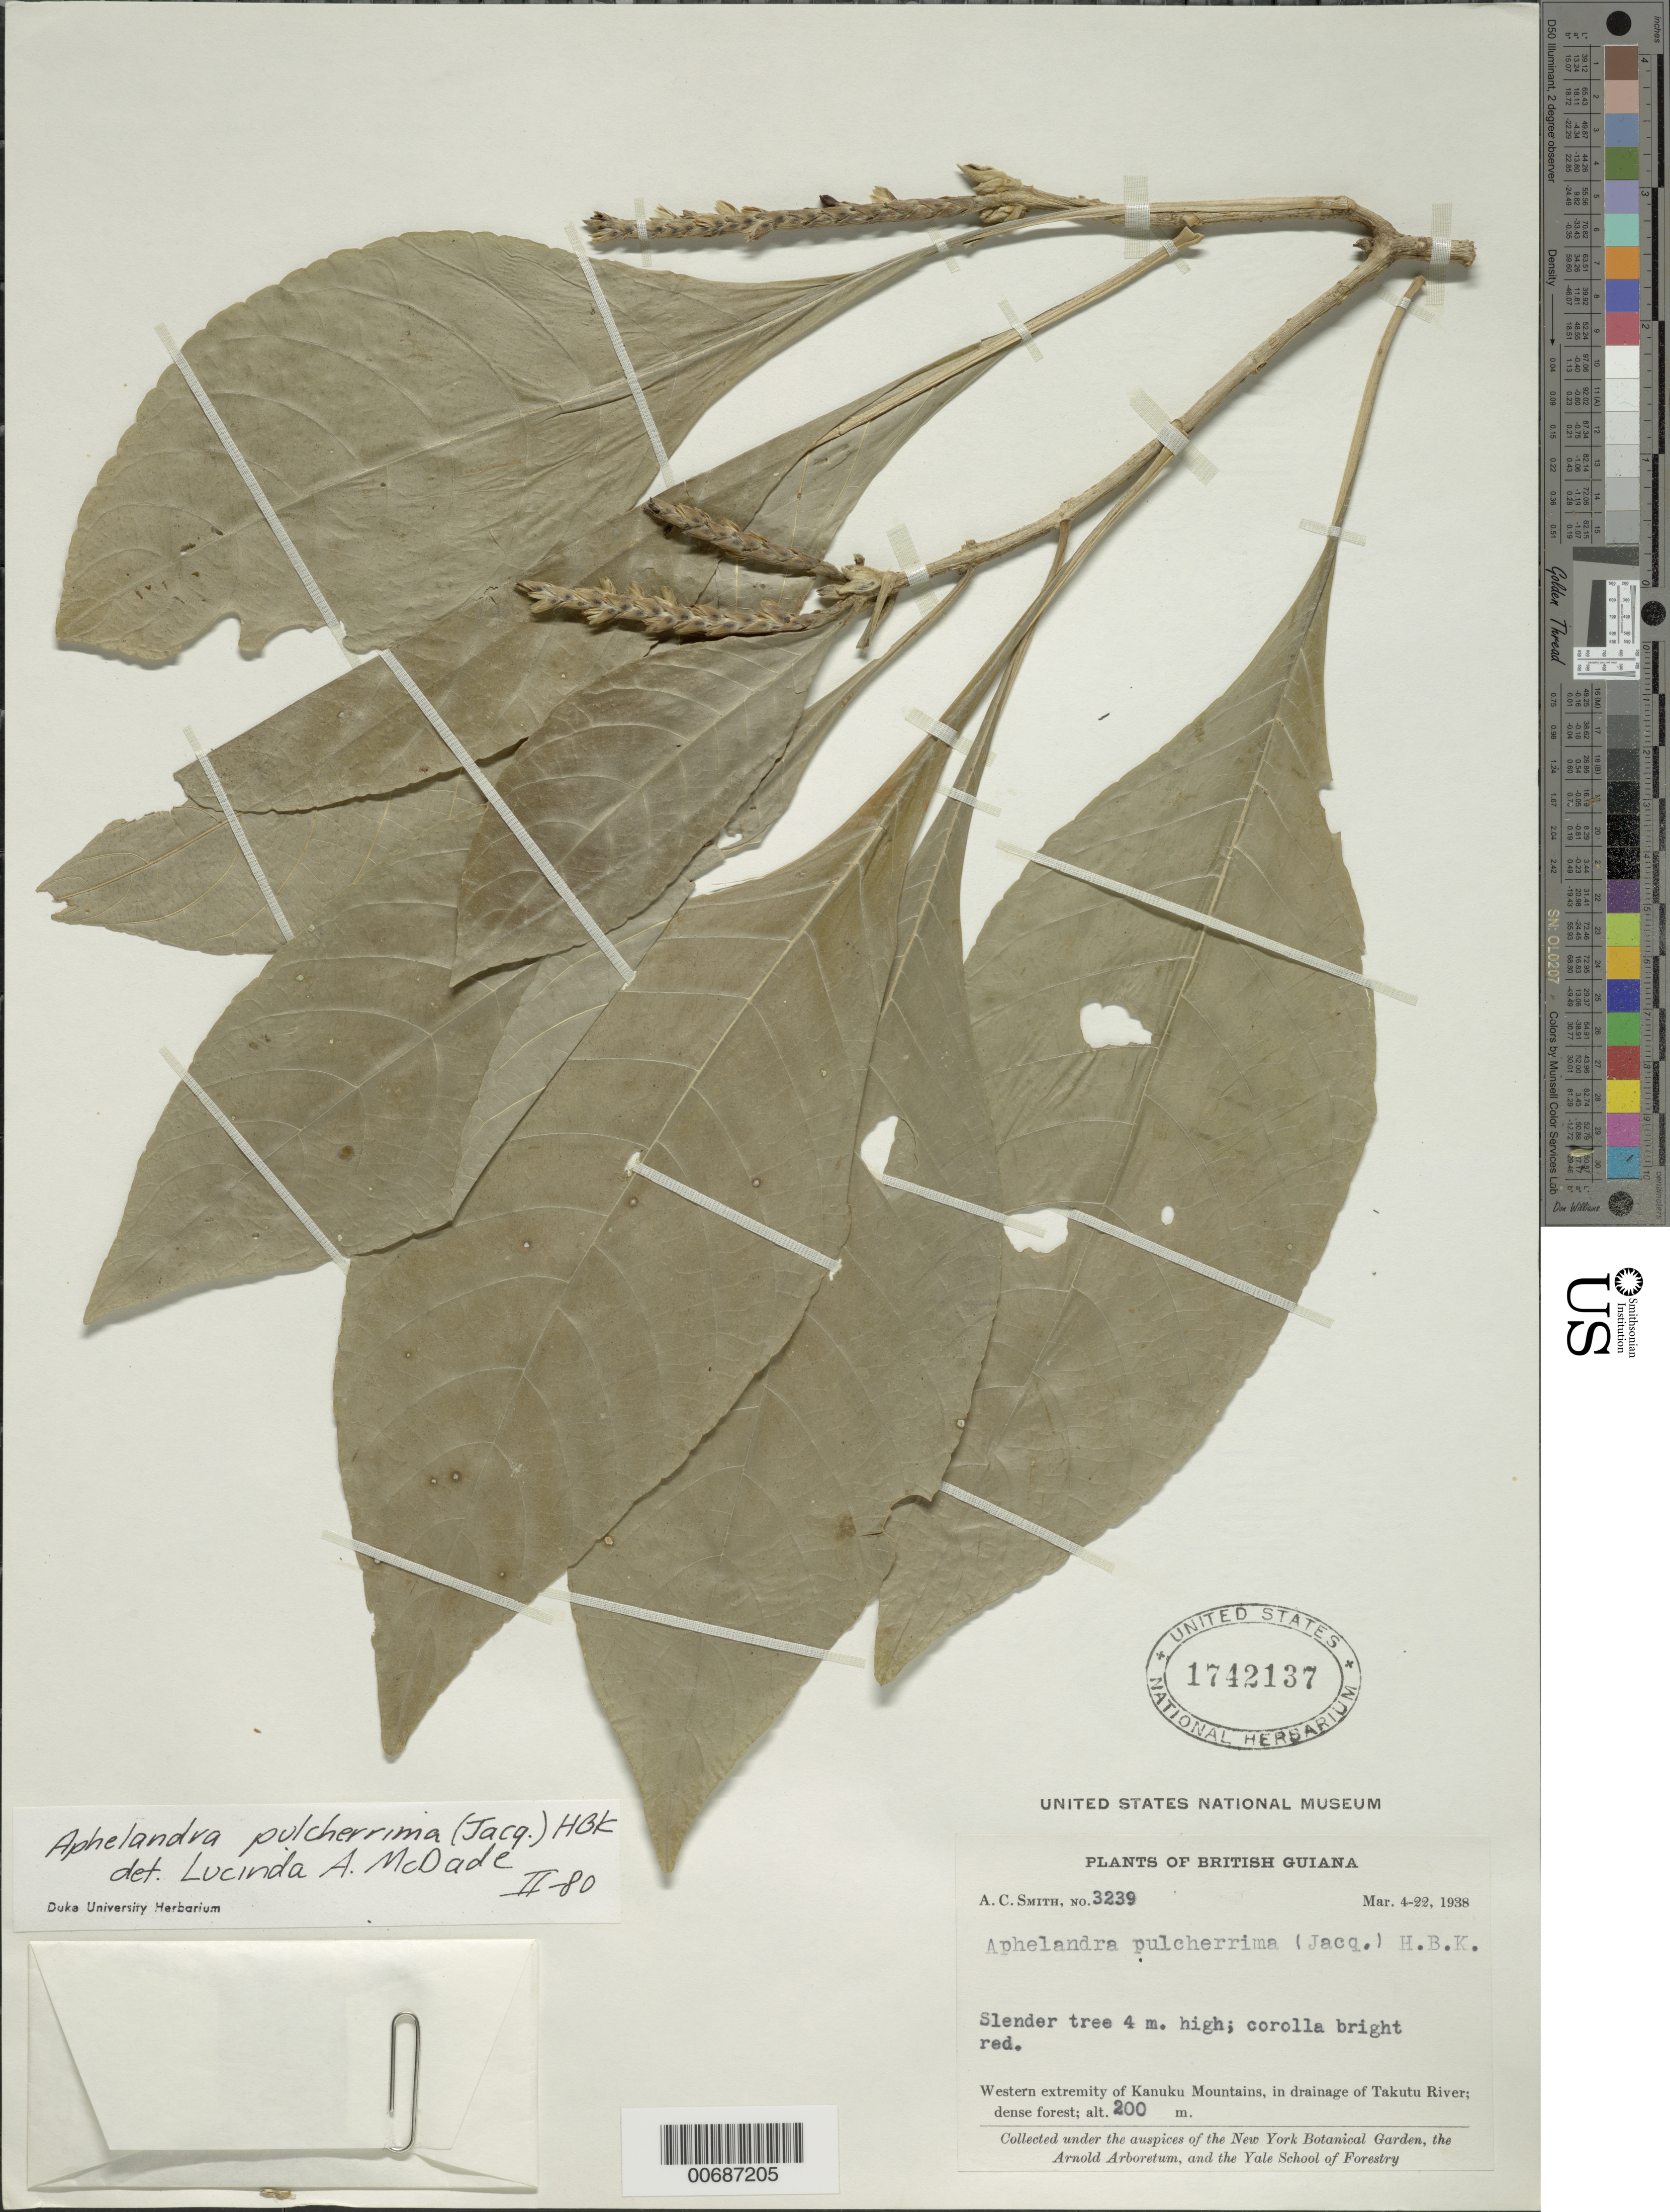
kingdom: Plantae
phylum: Tracheophyta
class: Magnoliopsida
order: Lamiales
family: Acanthaceae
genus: Aphelandra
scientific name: Aphelandra pulcherrima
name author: (Jacq.) Kunth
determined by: McDade, L. A.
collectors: A. C. Smith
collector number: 3239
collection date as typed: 4-Mar-38 to 22-Mar-38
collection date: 1938-03-04/1938-03-22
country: Guyana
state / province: U. Takutu-U. Essequibo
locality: Kanuku Mts., drainage of Takutu R., western extremity of Kanuku Mountains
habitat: Dense forest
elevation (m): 200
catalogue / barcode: US 1742137